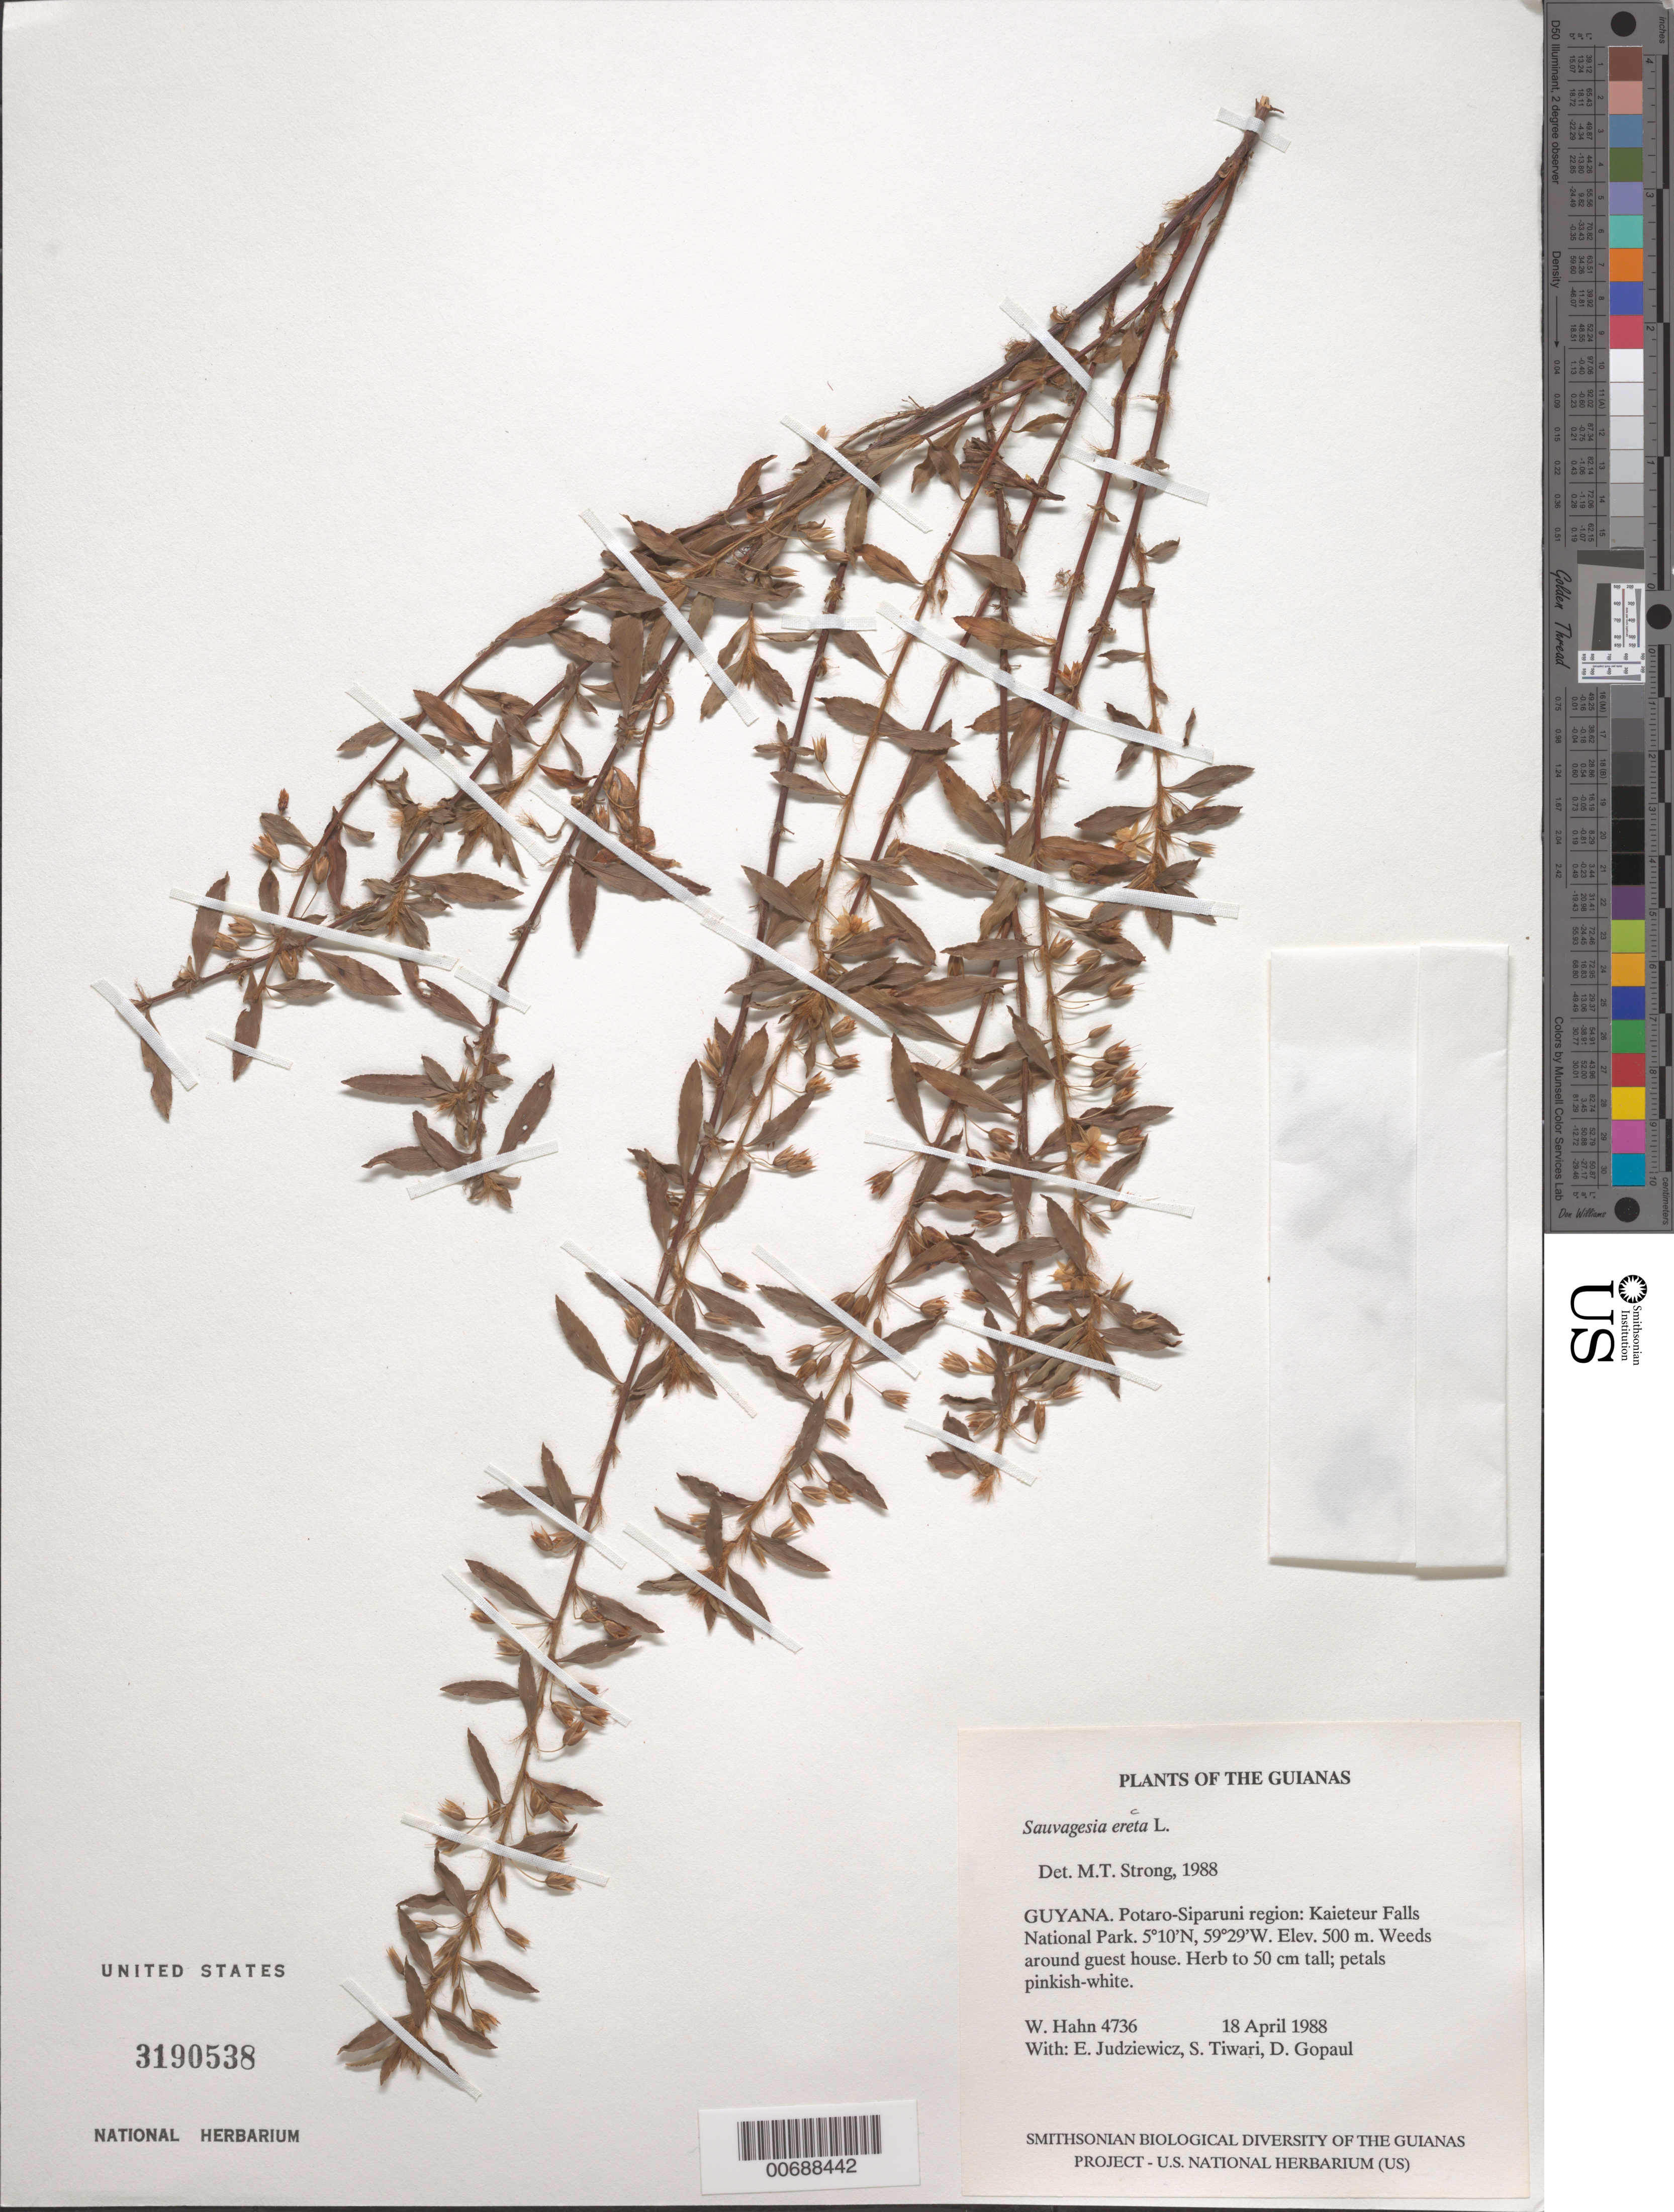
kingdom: Plantae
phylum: Tracheophyta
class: Magnoliopsida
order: Malpighiales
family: Ochnaceae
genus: Sauvagesia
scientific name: Sauvagesia erecta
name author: L.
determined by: Strong, M. T., (US), Smithsonian Institution - National Museum of Natural History (UNITED STATES)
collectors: W. Hahn, E. J. Judziewicz, S. Tiwari & D. Gopaul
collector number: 4736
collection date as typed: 18 April 1988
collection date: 1988-04-18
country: Guyana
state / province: Potaro-Siparuni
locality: Kaieteur Falls National Park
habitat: Weeds around guest house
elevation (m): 500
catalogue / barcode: US 3190538